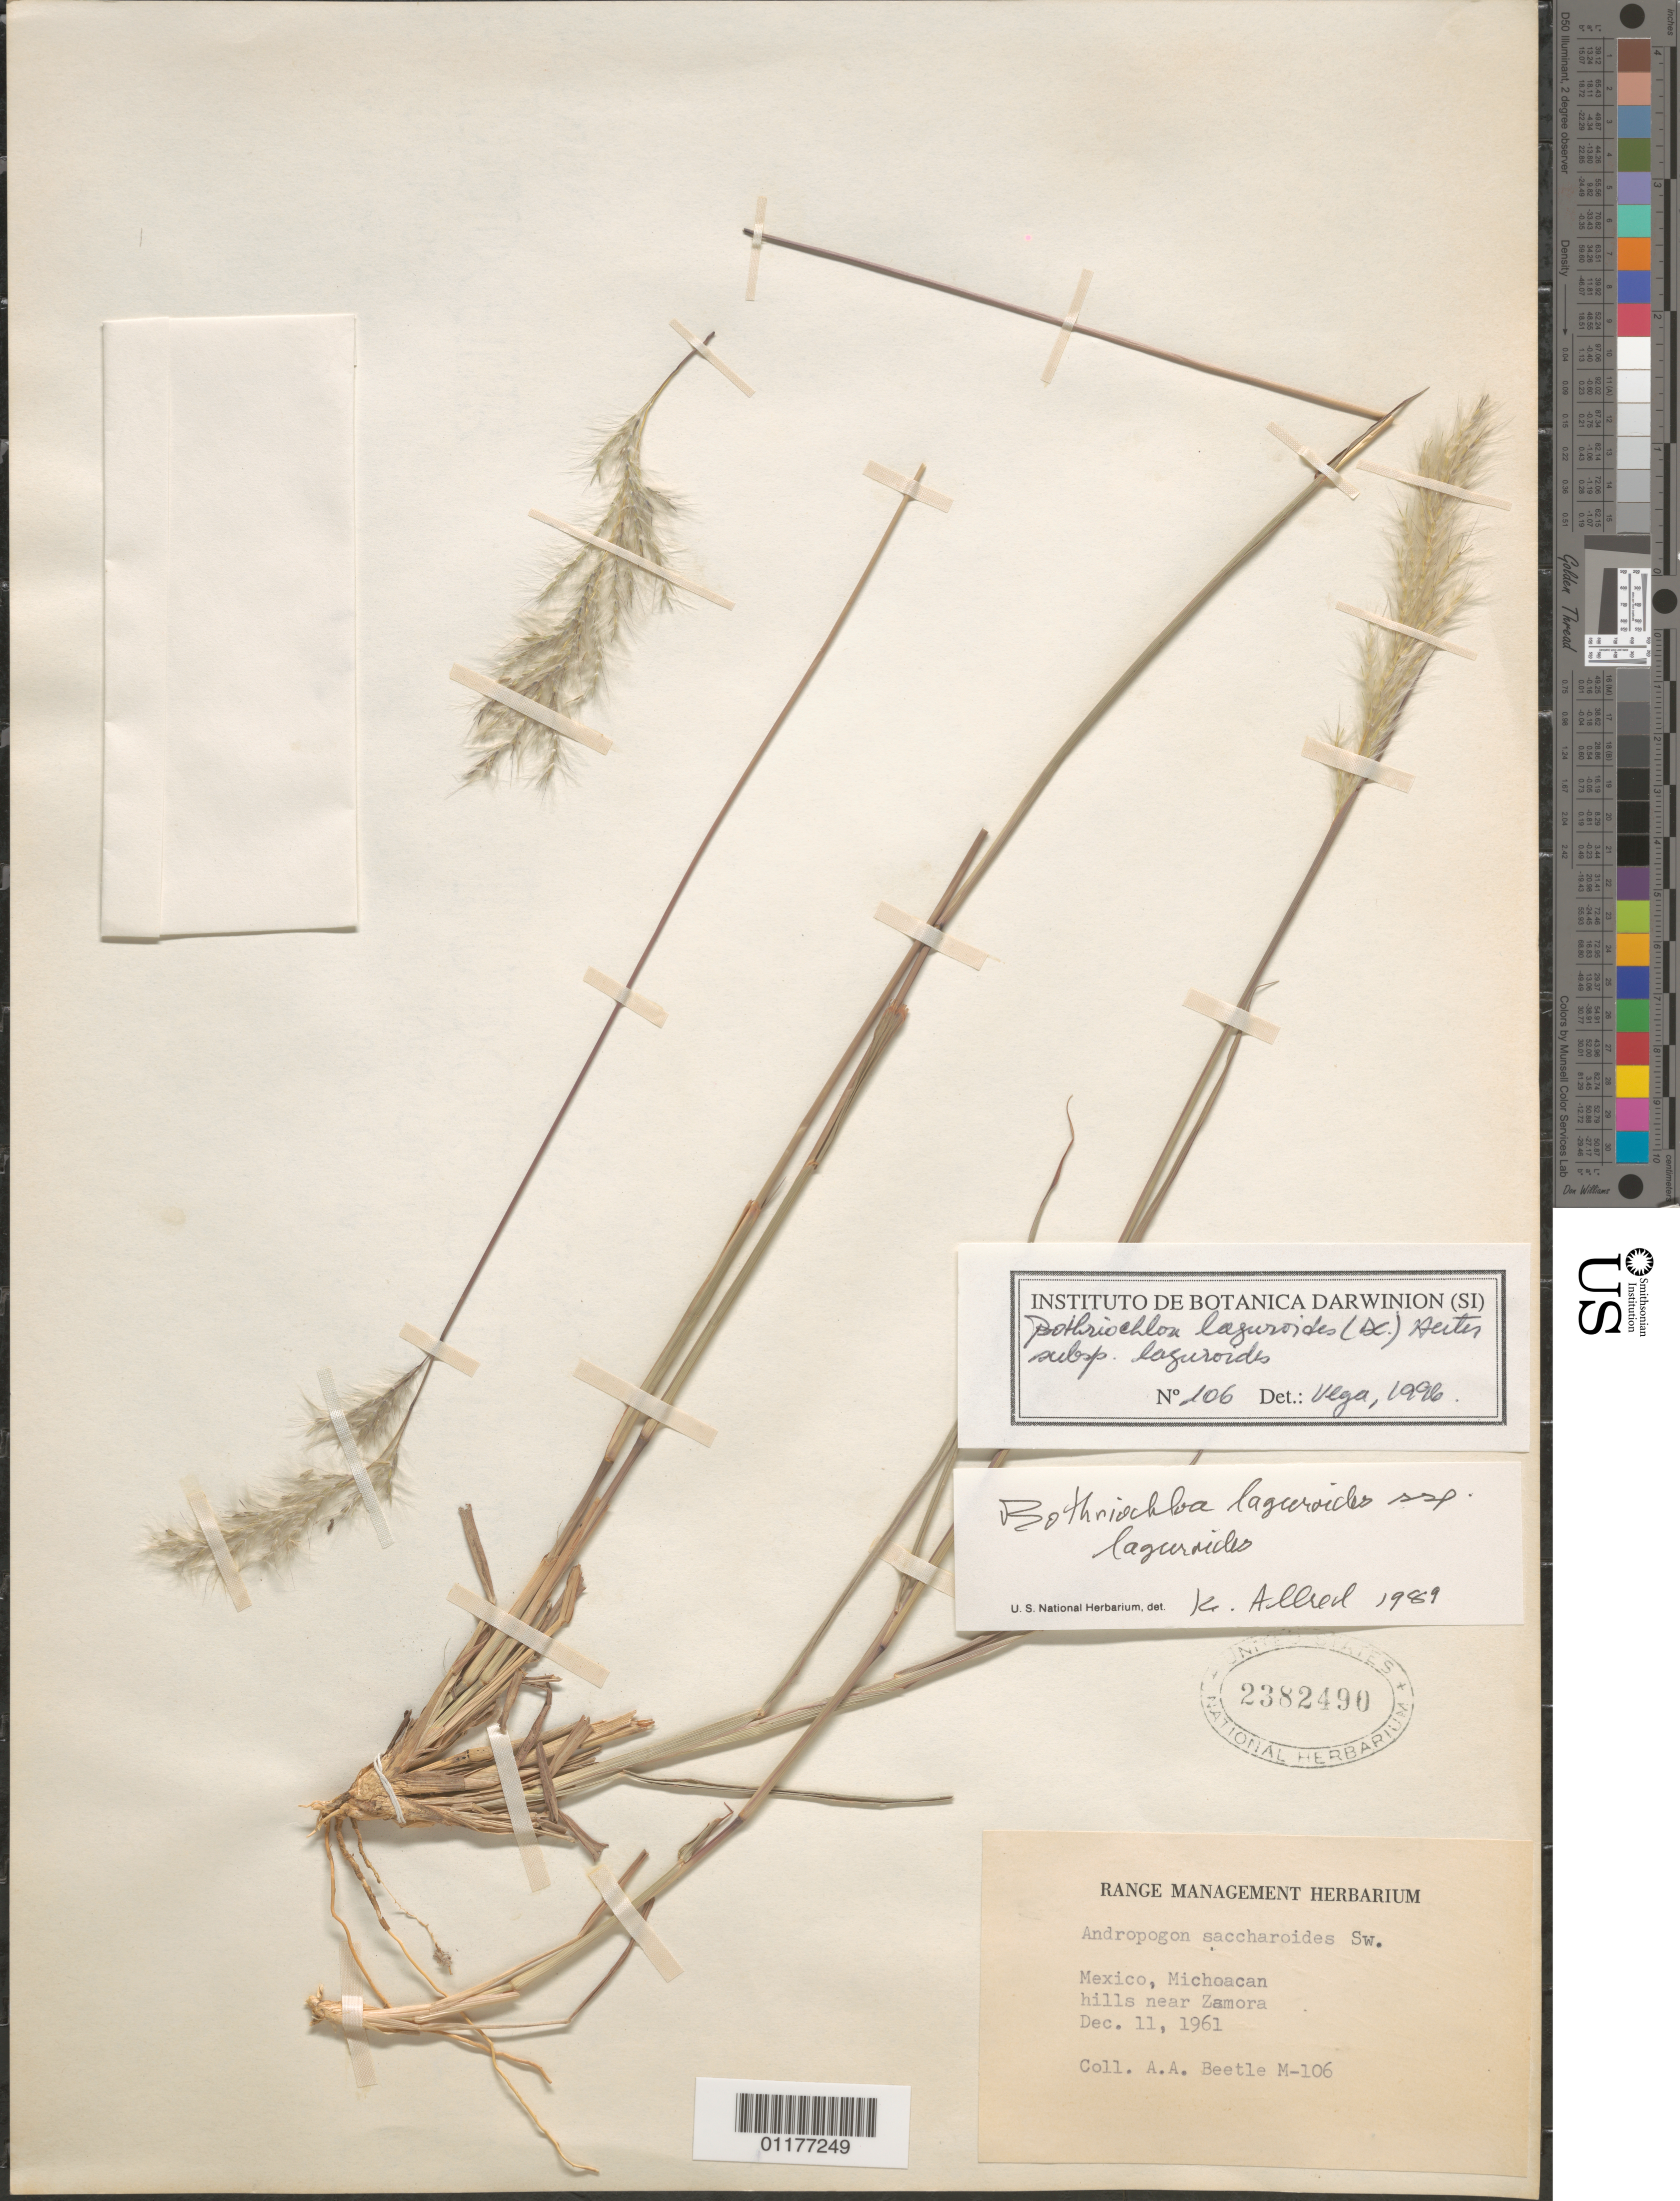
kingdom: Plantae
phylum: Tracheophyta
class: Liliopsida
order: Poales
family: Poaceae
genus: Bothriochloa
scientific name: Bothriochloa laguroides subsp. laguroides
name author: (DC.) Herter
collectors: A. A. Beetle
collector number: M-106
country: Mexico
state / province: Michoacán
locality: Near Zamora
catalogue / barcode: US 2382490